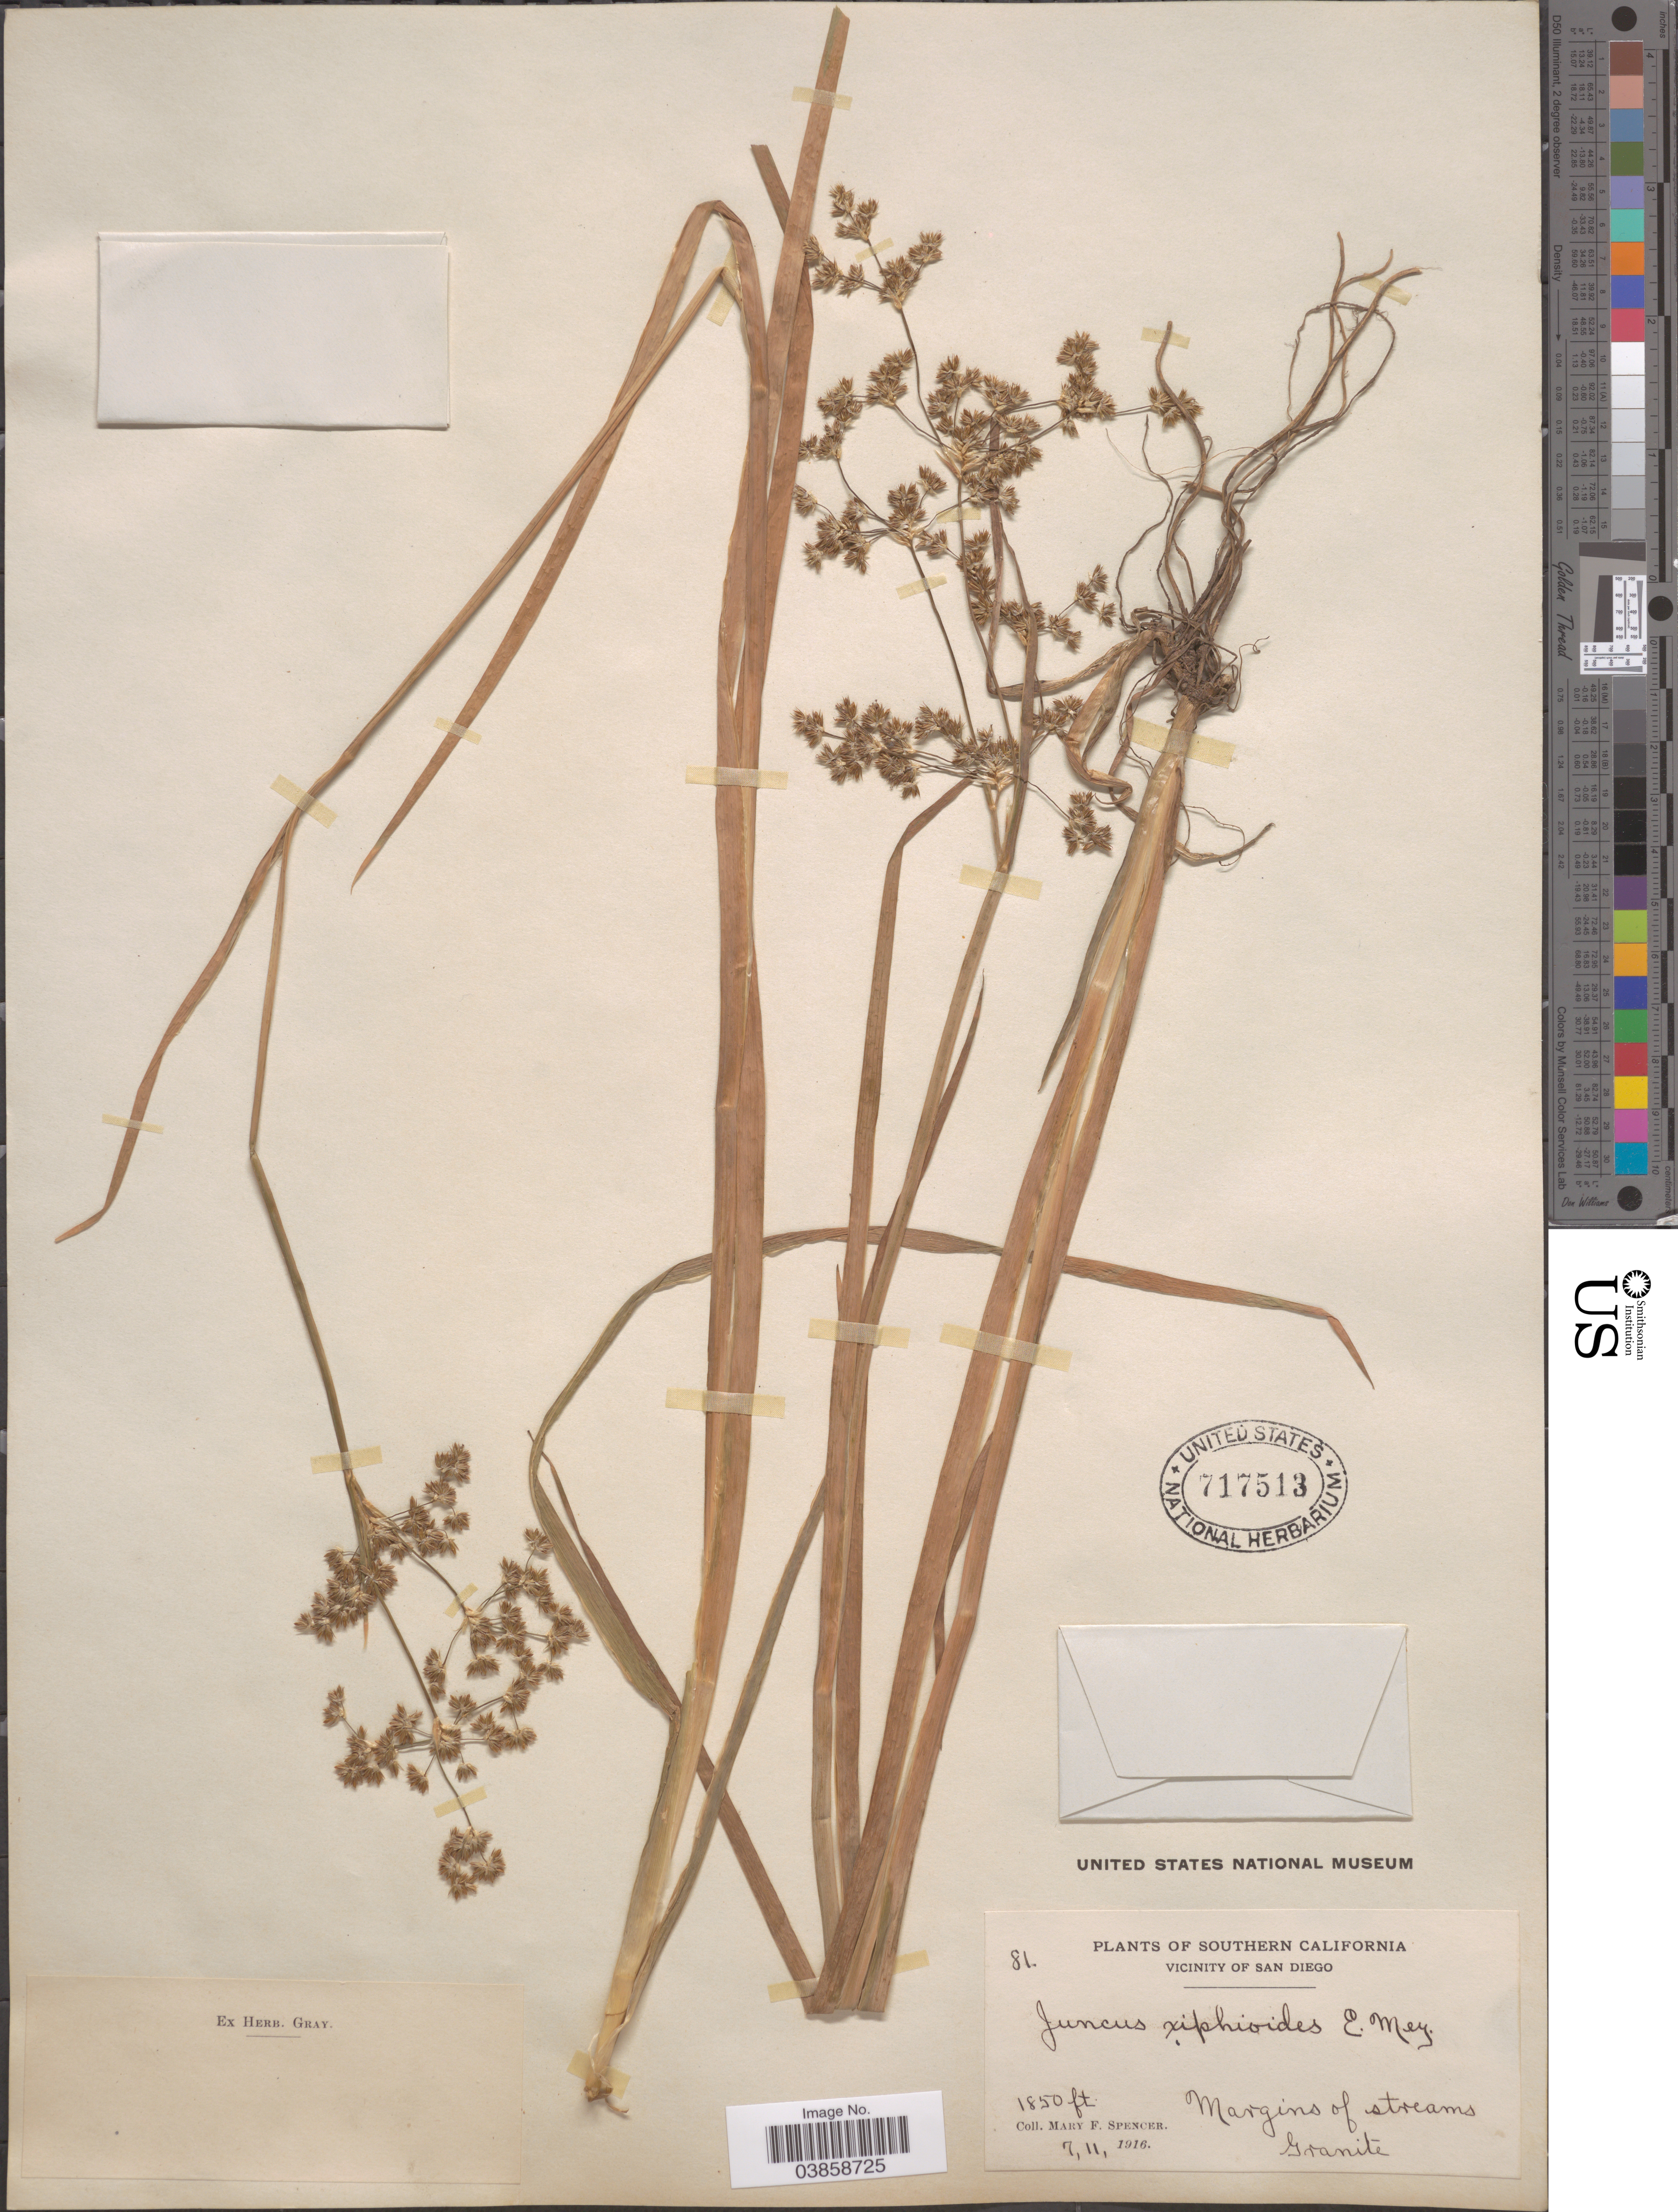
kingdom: Plantae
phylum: Tracheophyta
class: Liliopsida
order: Poales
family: Juncaceae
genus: Juncus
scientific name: Juncus xiphioides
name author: E. Mey.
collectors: M. Spencer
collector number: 81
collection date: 1916-07-11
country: United States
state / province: California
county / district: San Diego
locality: Southern California. Vicinity of San Diego.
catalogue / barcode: US 717513